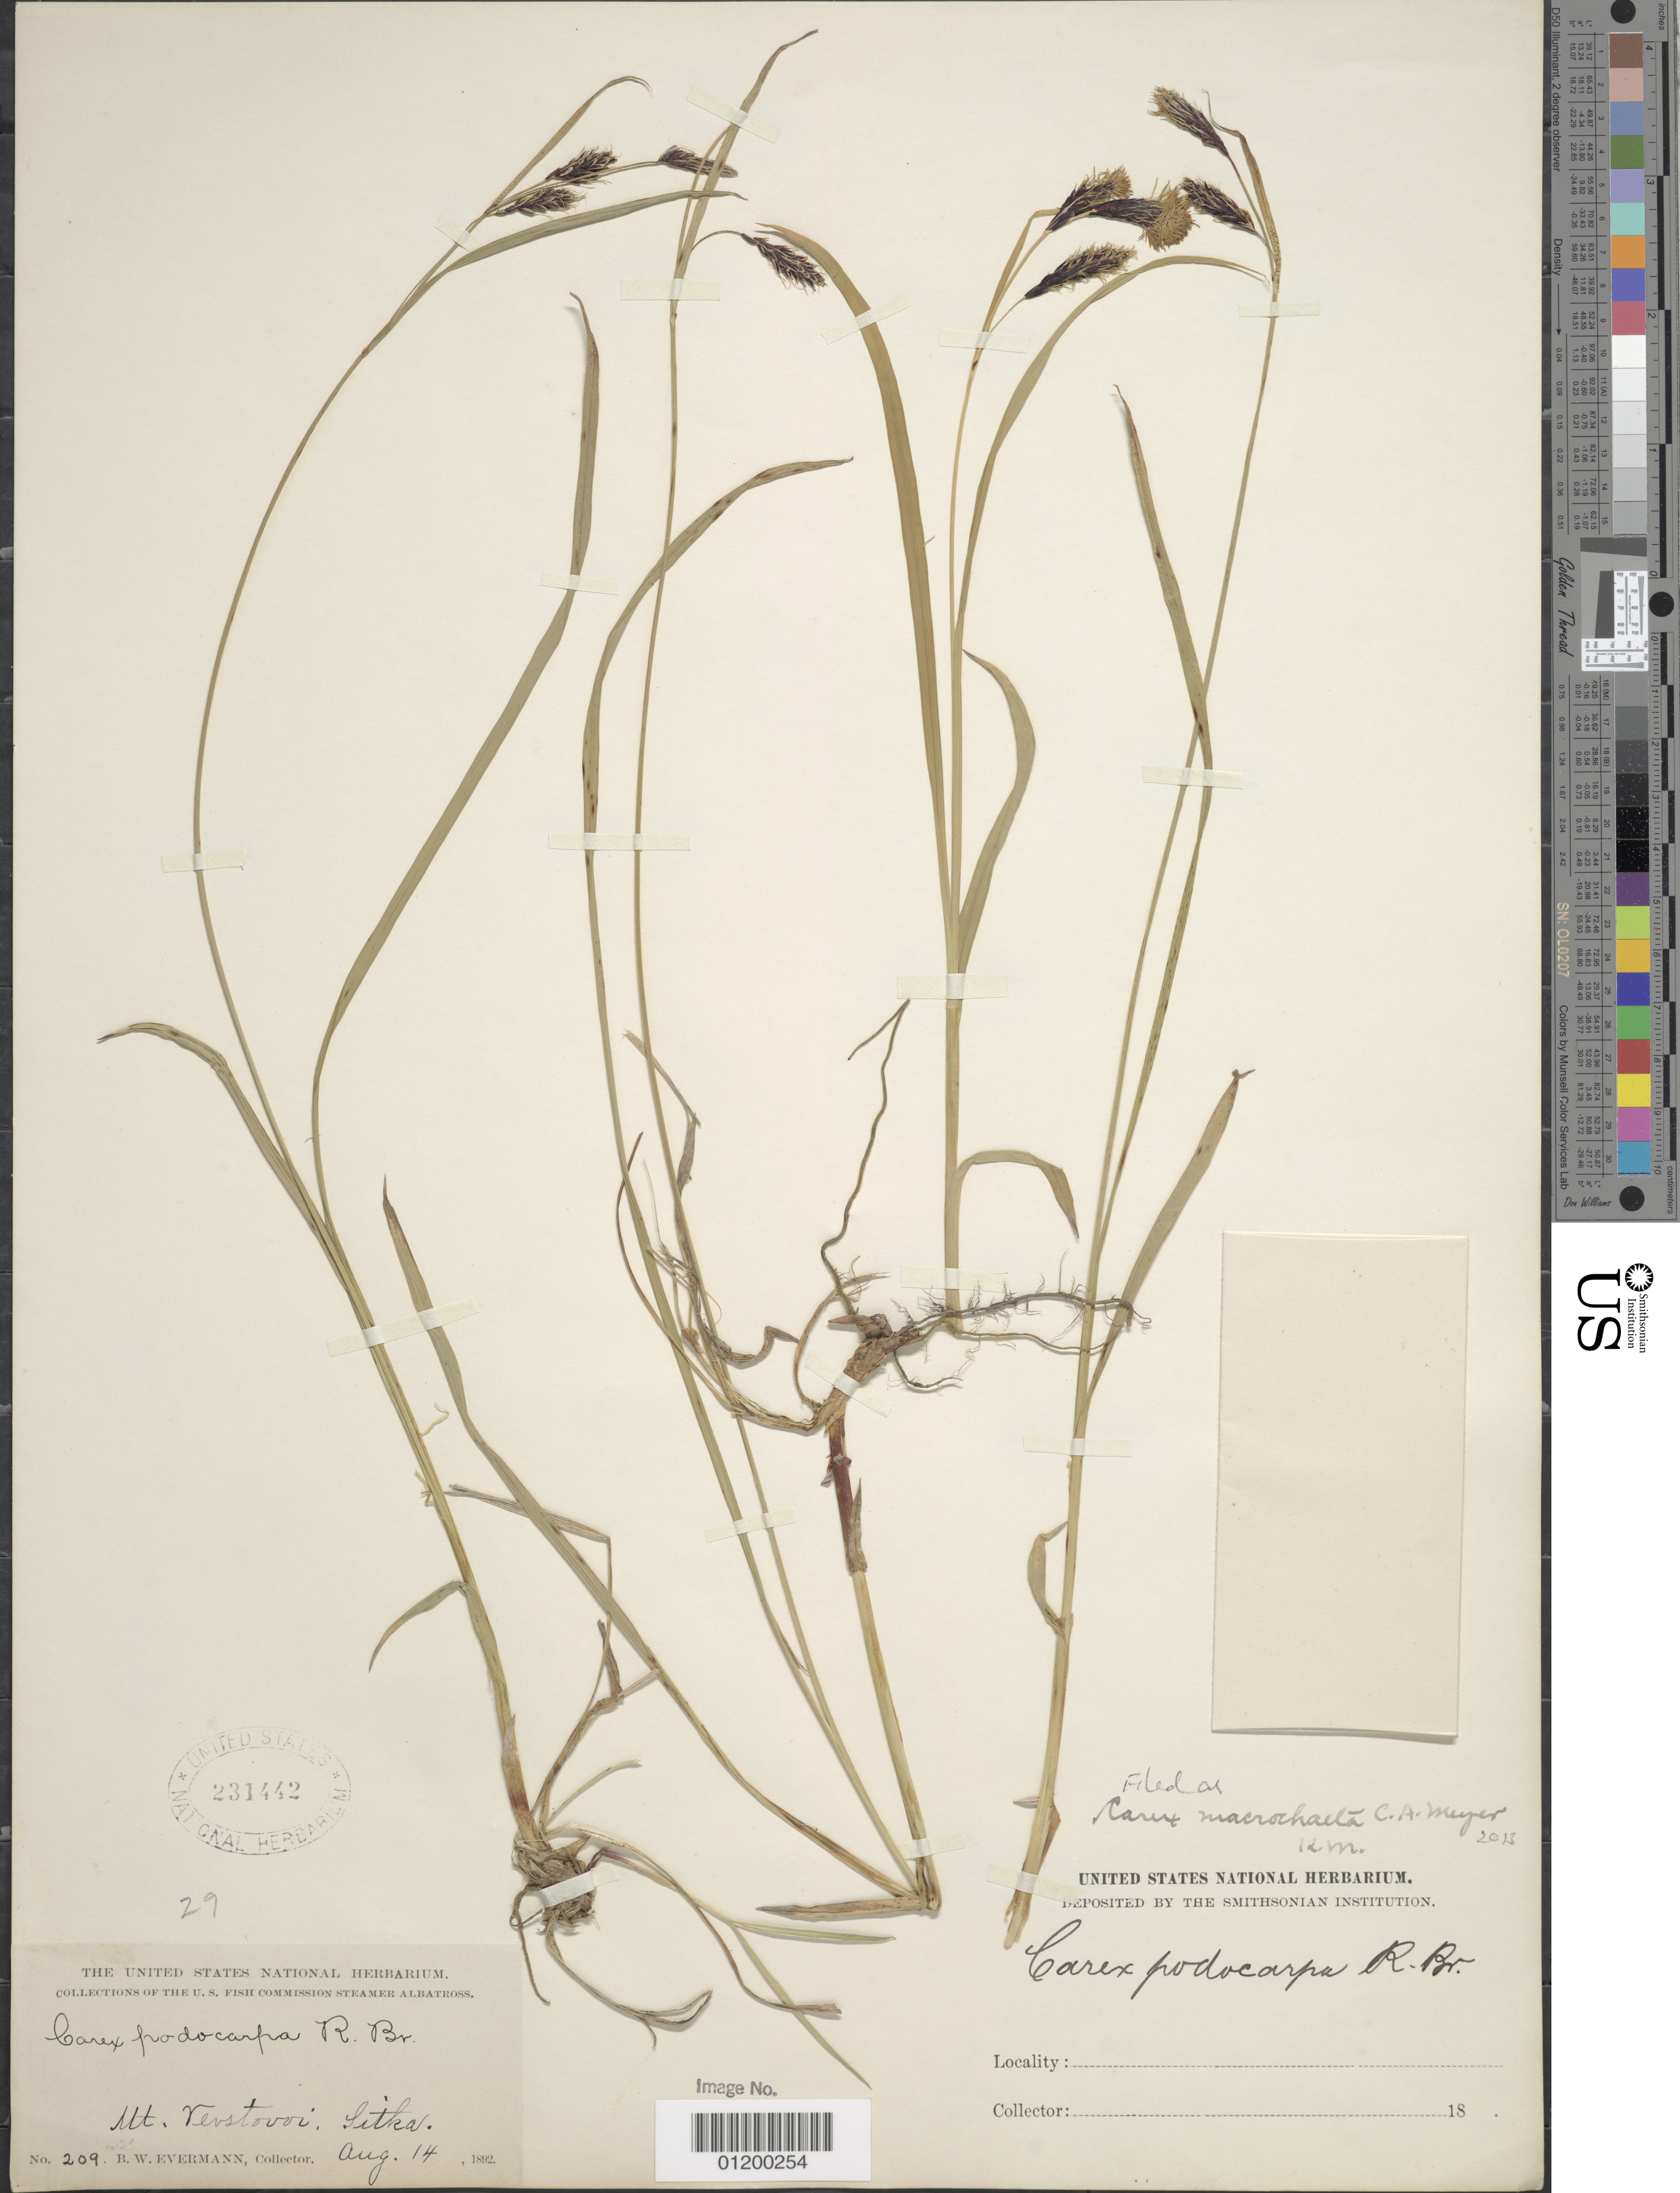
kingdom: Plantae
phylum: Tracheophyta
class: Liliopsida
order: Poales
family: Cyperaceae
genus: Carex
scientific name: Carex podocarpa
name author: R. Br.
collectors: B. W. Evermann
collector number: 209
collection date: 1892-08-14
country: United States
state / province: Alaska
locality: Sitka, Mt. Verstovoi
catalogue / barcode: US 231442